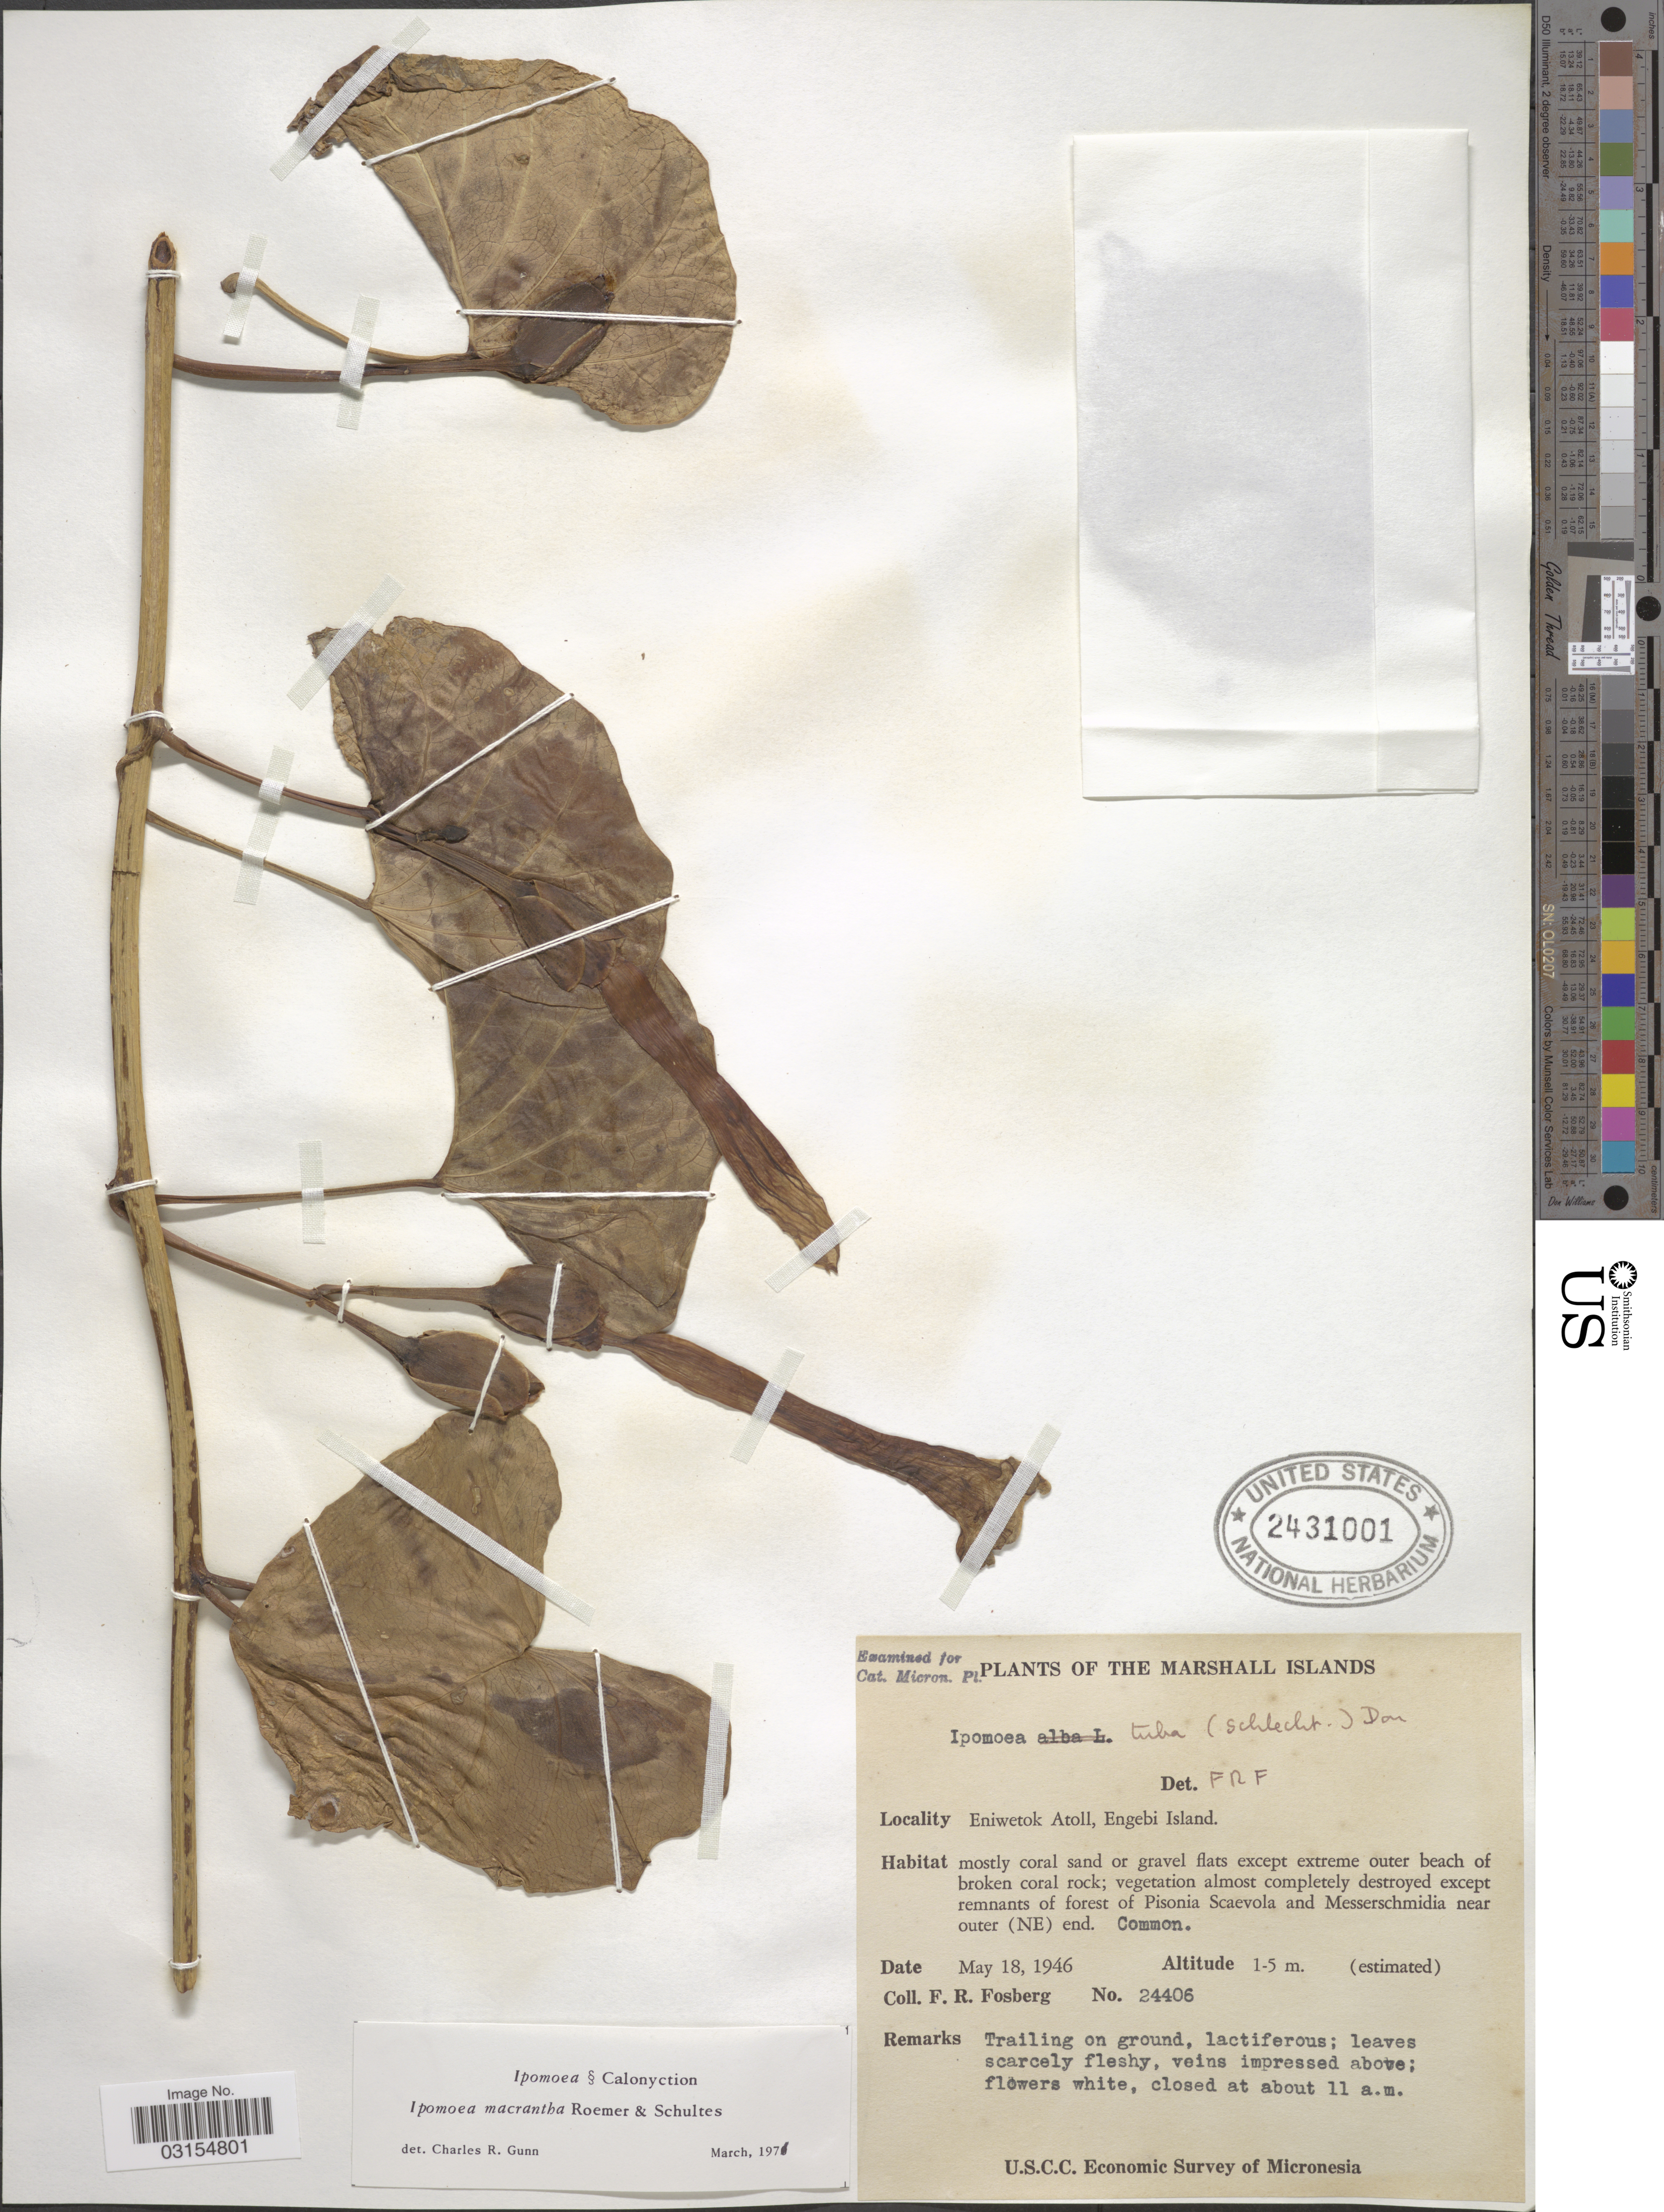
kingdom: Plantae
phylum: Tracheophyta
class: Magnoliopsida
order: Solanales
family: Convolvulaceae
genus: Ipomoea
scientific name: Ipomoea violacea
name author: L.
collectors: F. R. Fosberg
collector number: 24406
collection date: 1946-05-18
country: Marshall Islands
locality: Eniwetok Atoll, Engebi Island.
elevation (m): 1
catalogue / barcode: US 2431001